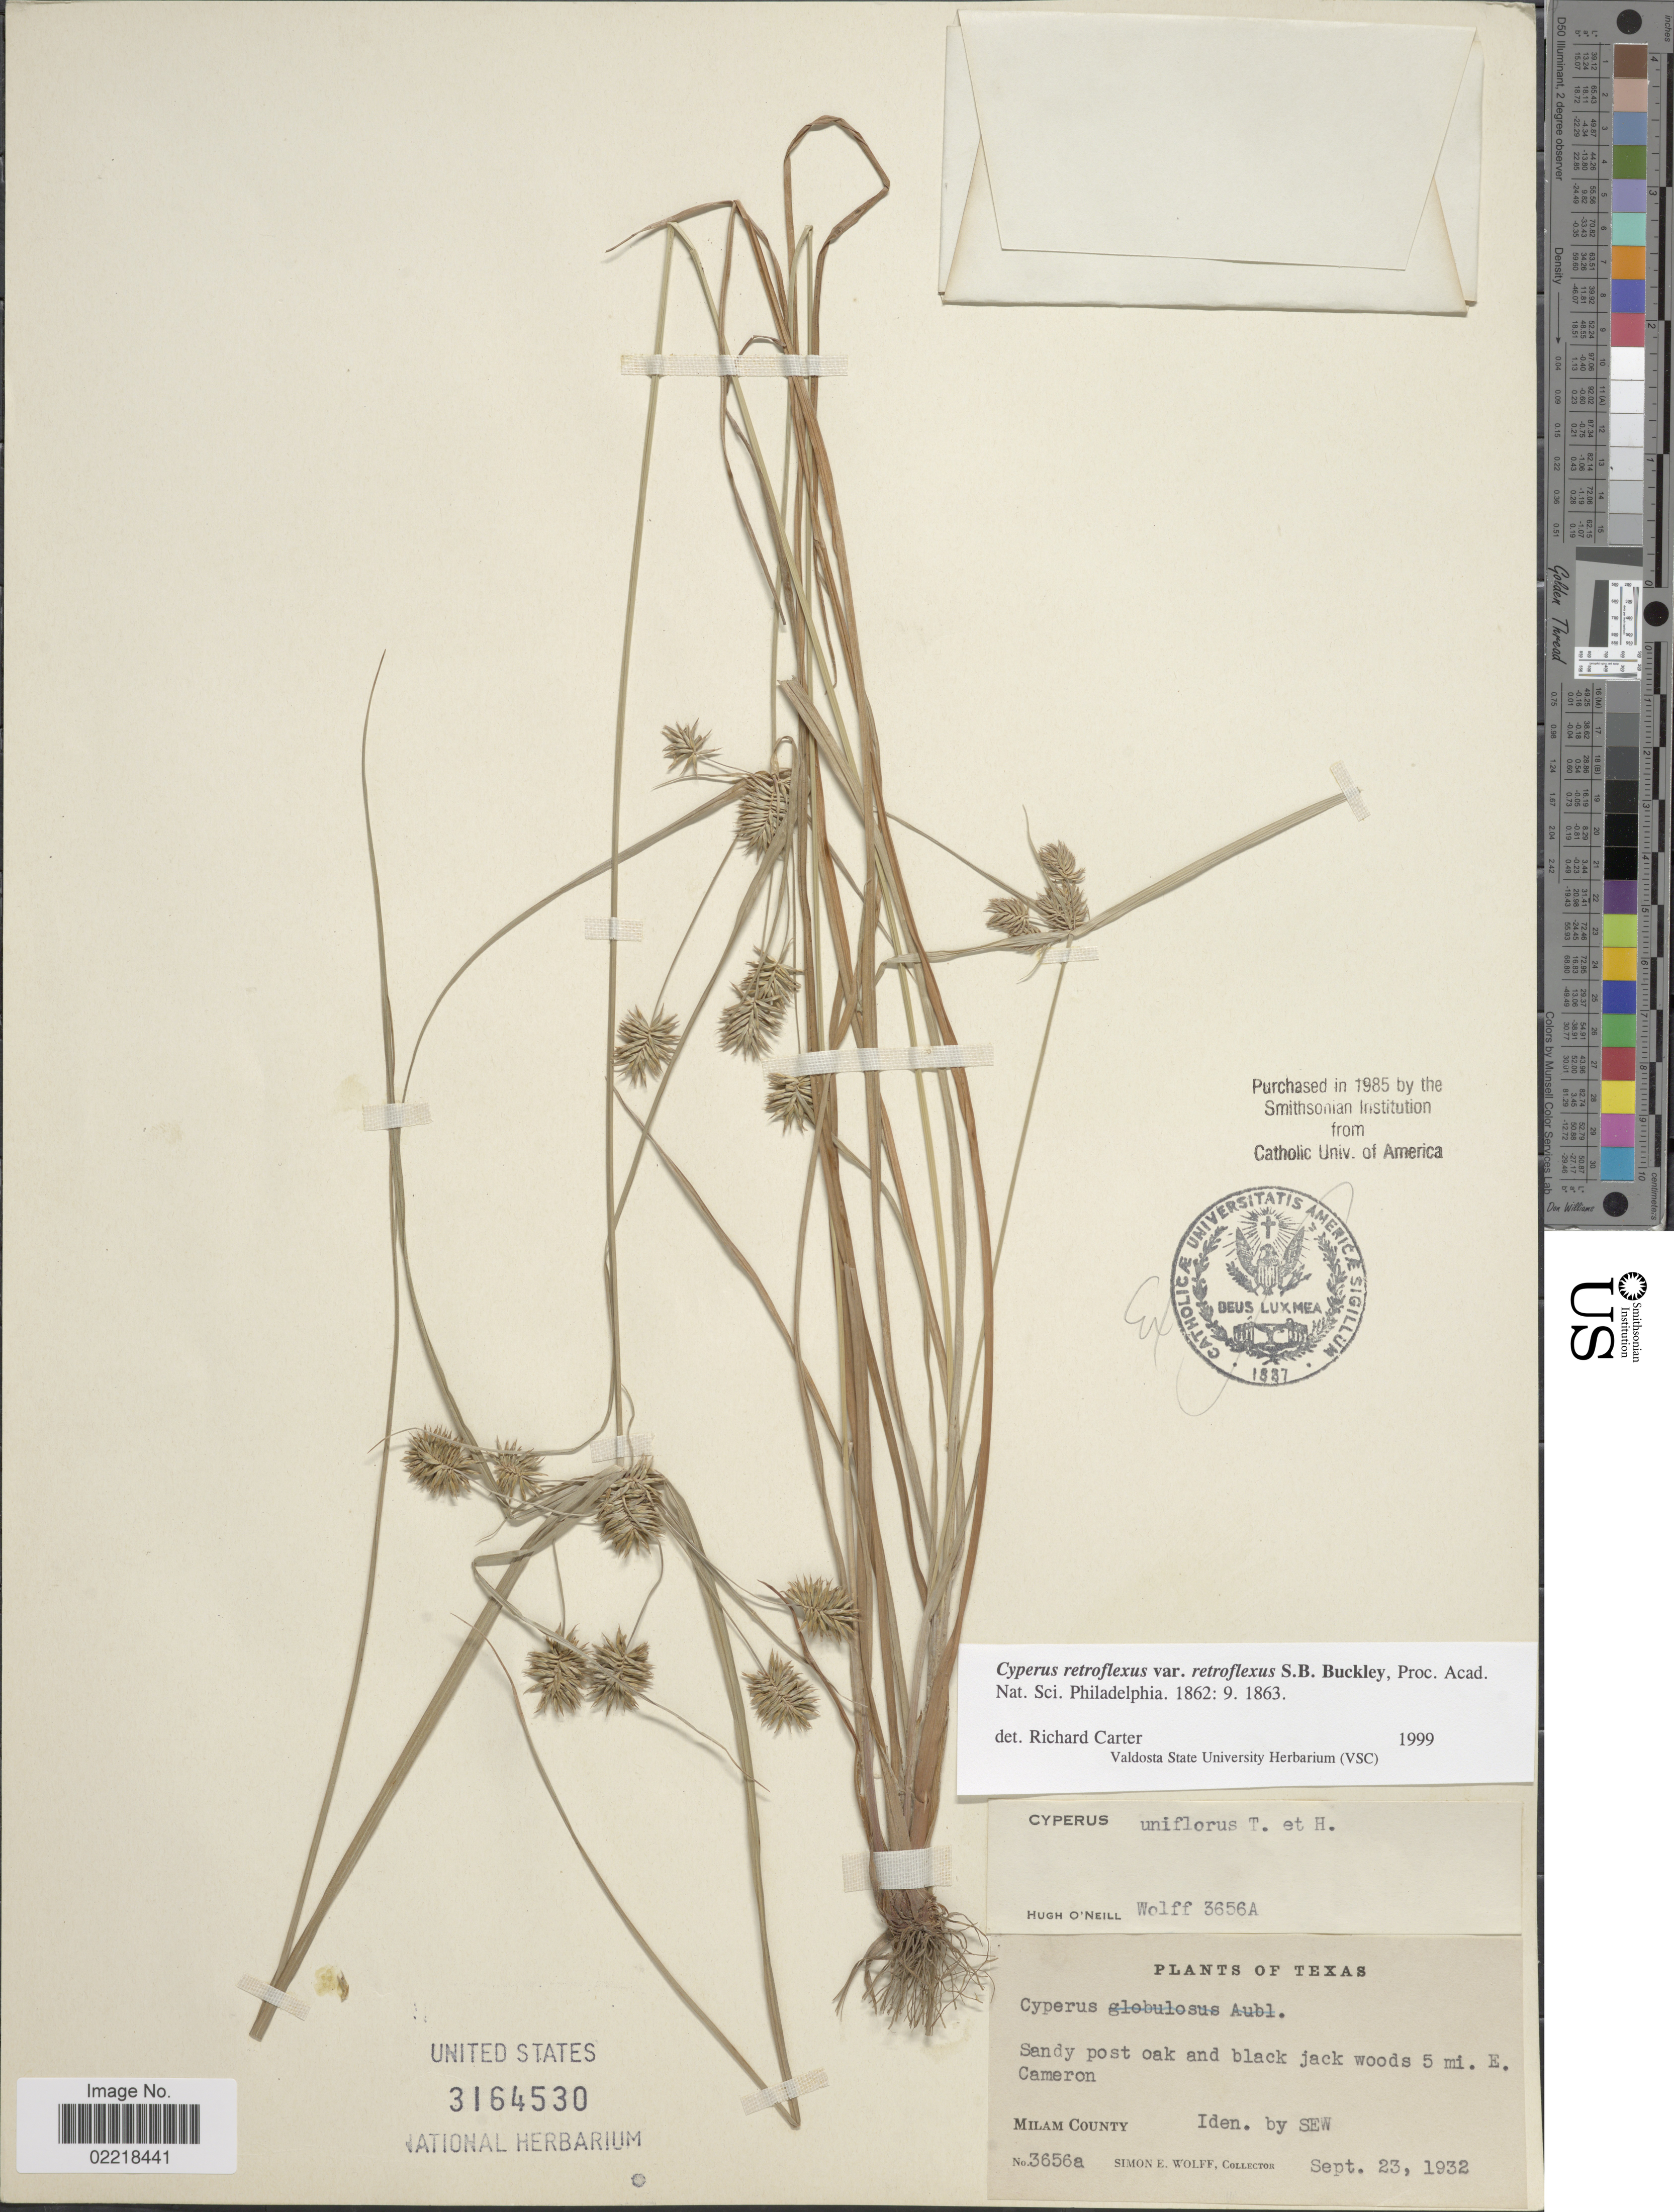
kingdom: Plantae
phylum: Tracheophyta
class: Liliopsida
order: Poales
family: Cyperaceae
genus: Cyperus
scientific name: Cyperus retroflexus var. retroflexus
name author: Buckley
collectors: S. E. Wolff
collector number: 3656a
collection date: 1932-09-23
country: United States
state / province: Texas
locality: Sandy poast oak and black jack woods, 5 mi. E. Cameron, Milam County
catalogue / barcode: US 3164530